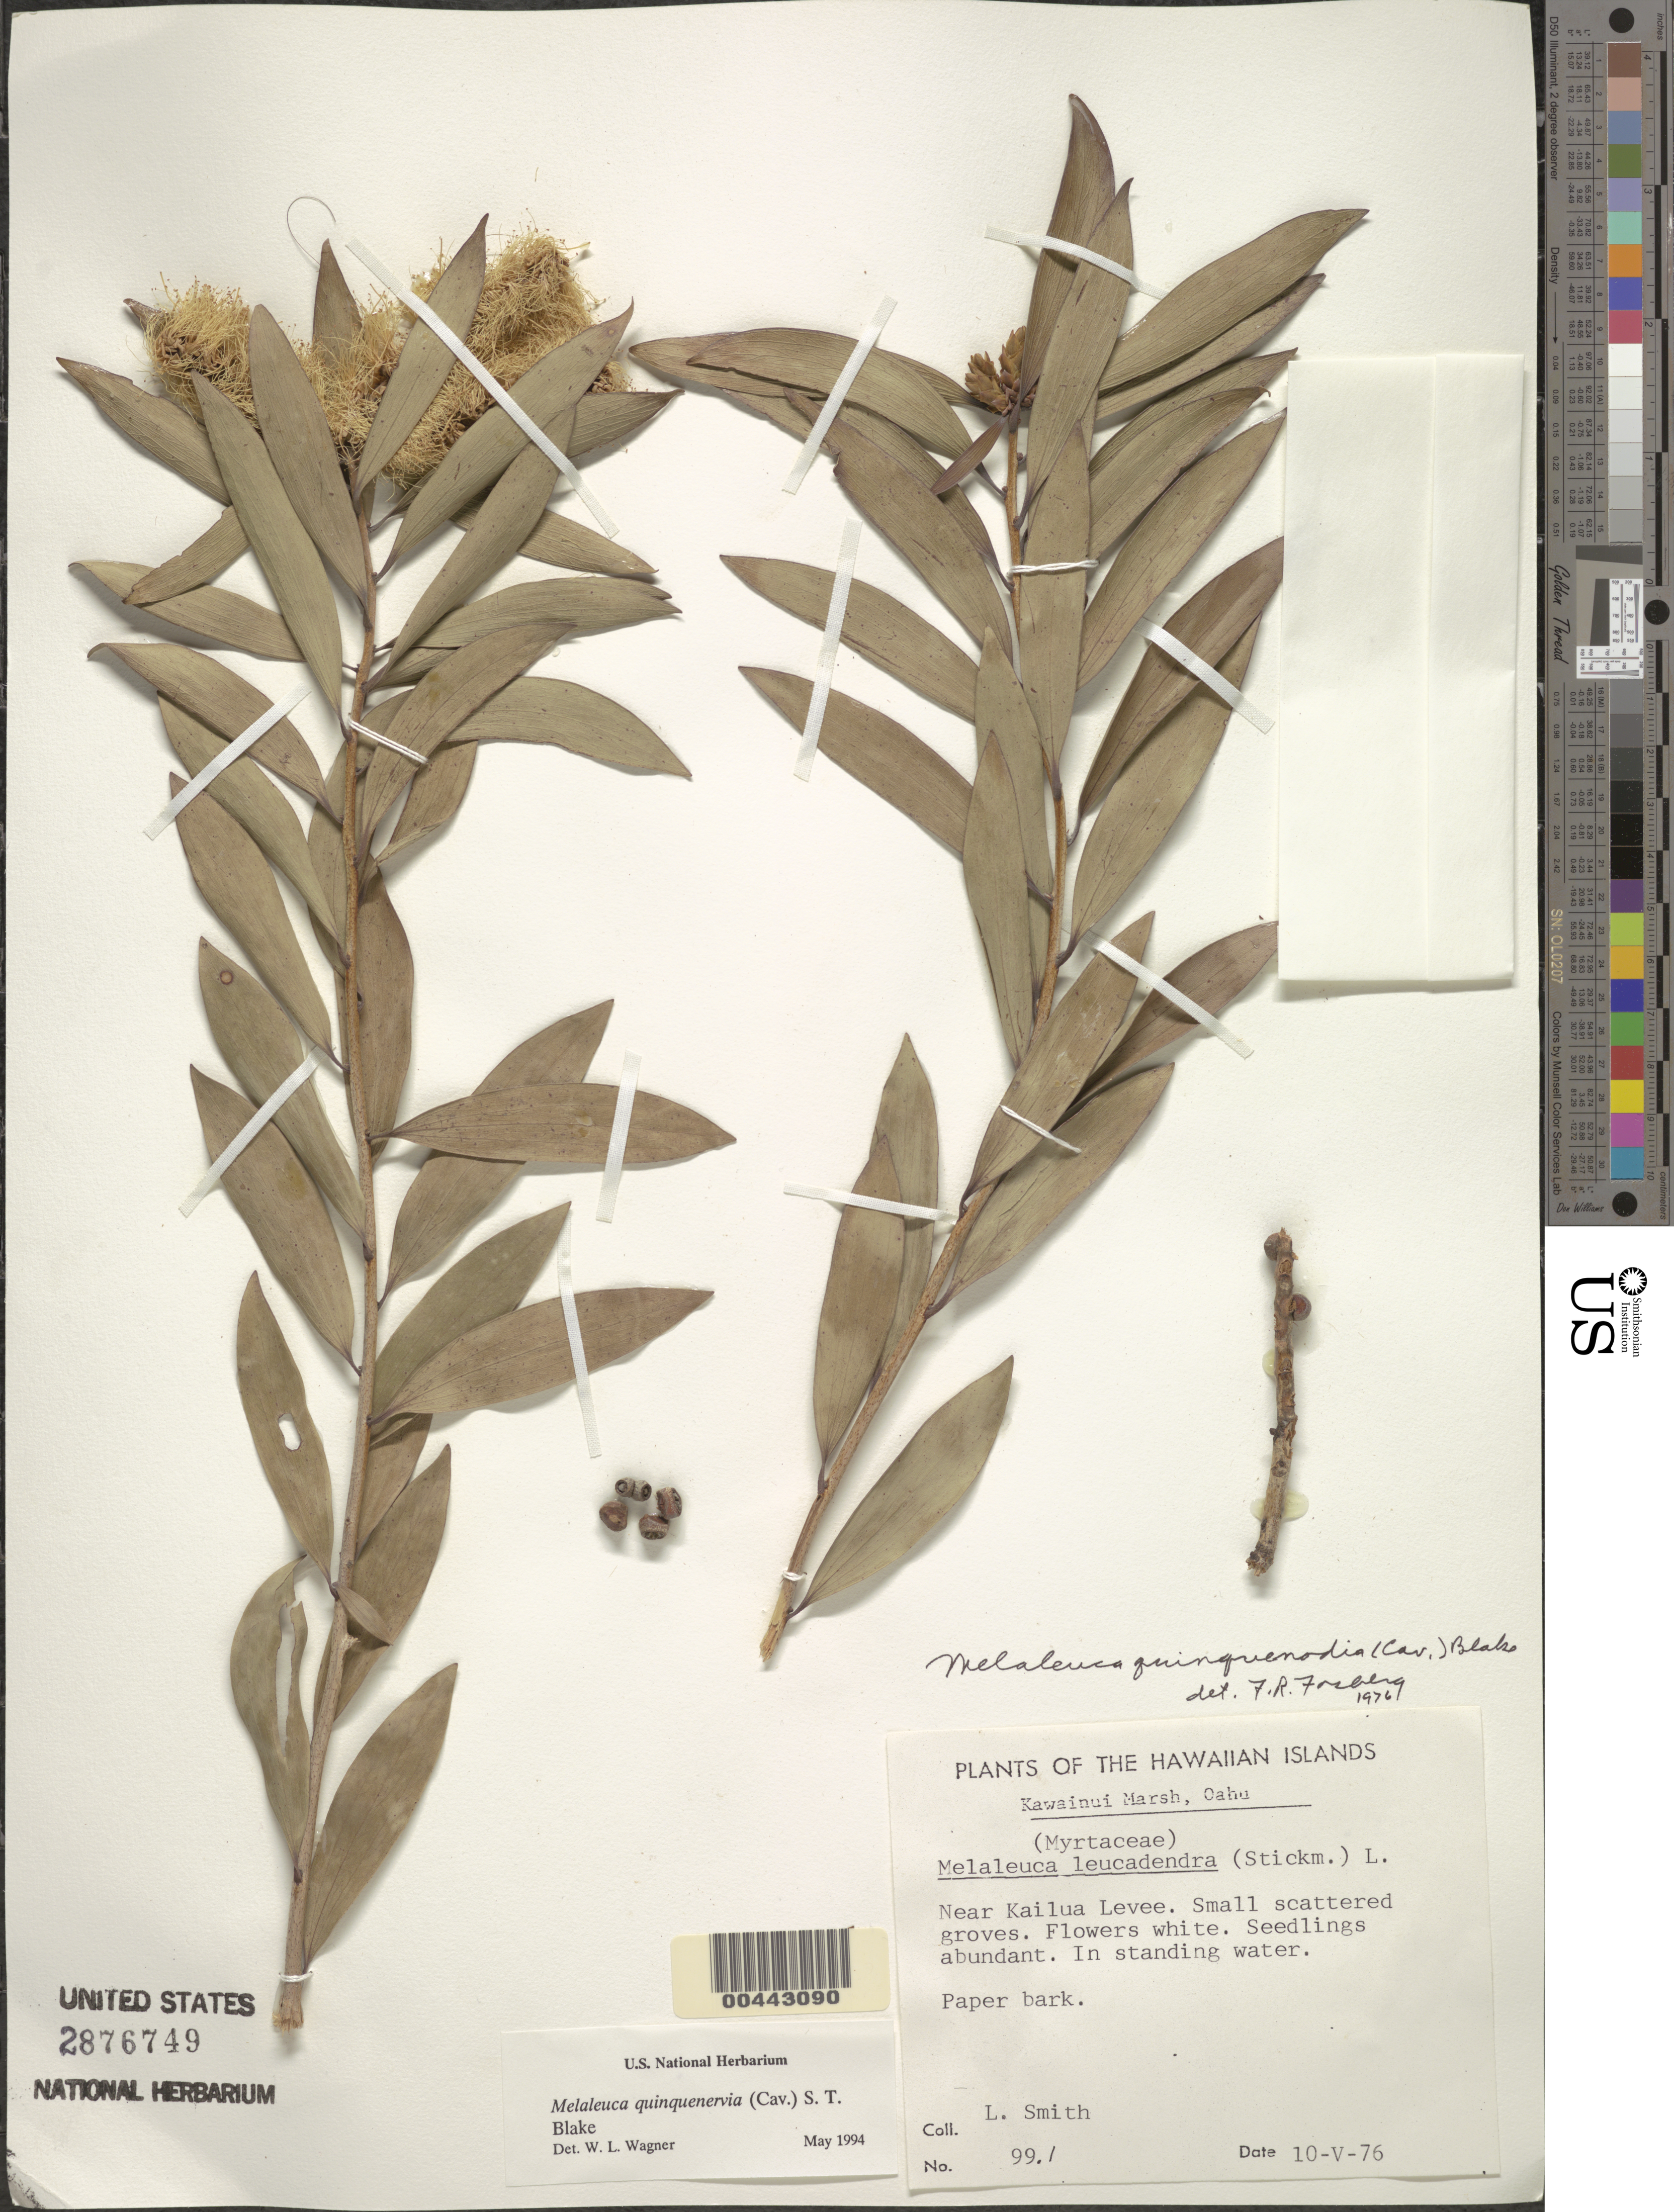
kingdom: Plantae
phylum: Tracheophyta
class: Magnoliopsida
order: Myrtales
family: Myrtaceae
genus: Melaleuca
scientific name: Melaleuca quinquenervia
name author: (Cav.) S.T. Blake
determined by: Wagner, W. L., (BOT), Smithsonian Institution - National Museum of Natural History (UNITED STATES)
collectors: L. Smith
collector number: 99.1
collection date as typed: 10 May 1976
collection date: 1976-05-10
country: United States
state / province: Hawaii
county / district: Honolulu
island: Oahu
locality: Kawinui Marsh, near Kailua Levee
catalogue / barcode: US 2876749